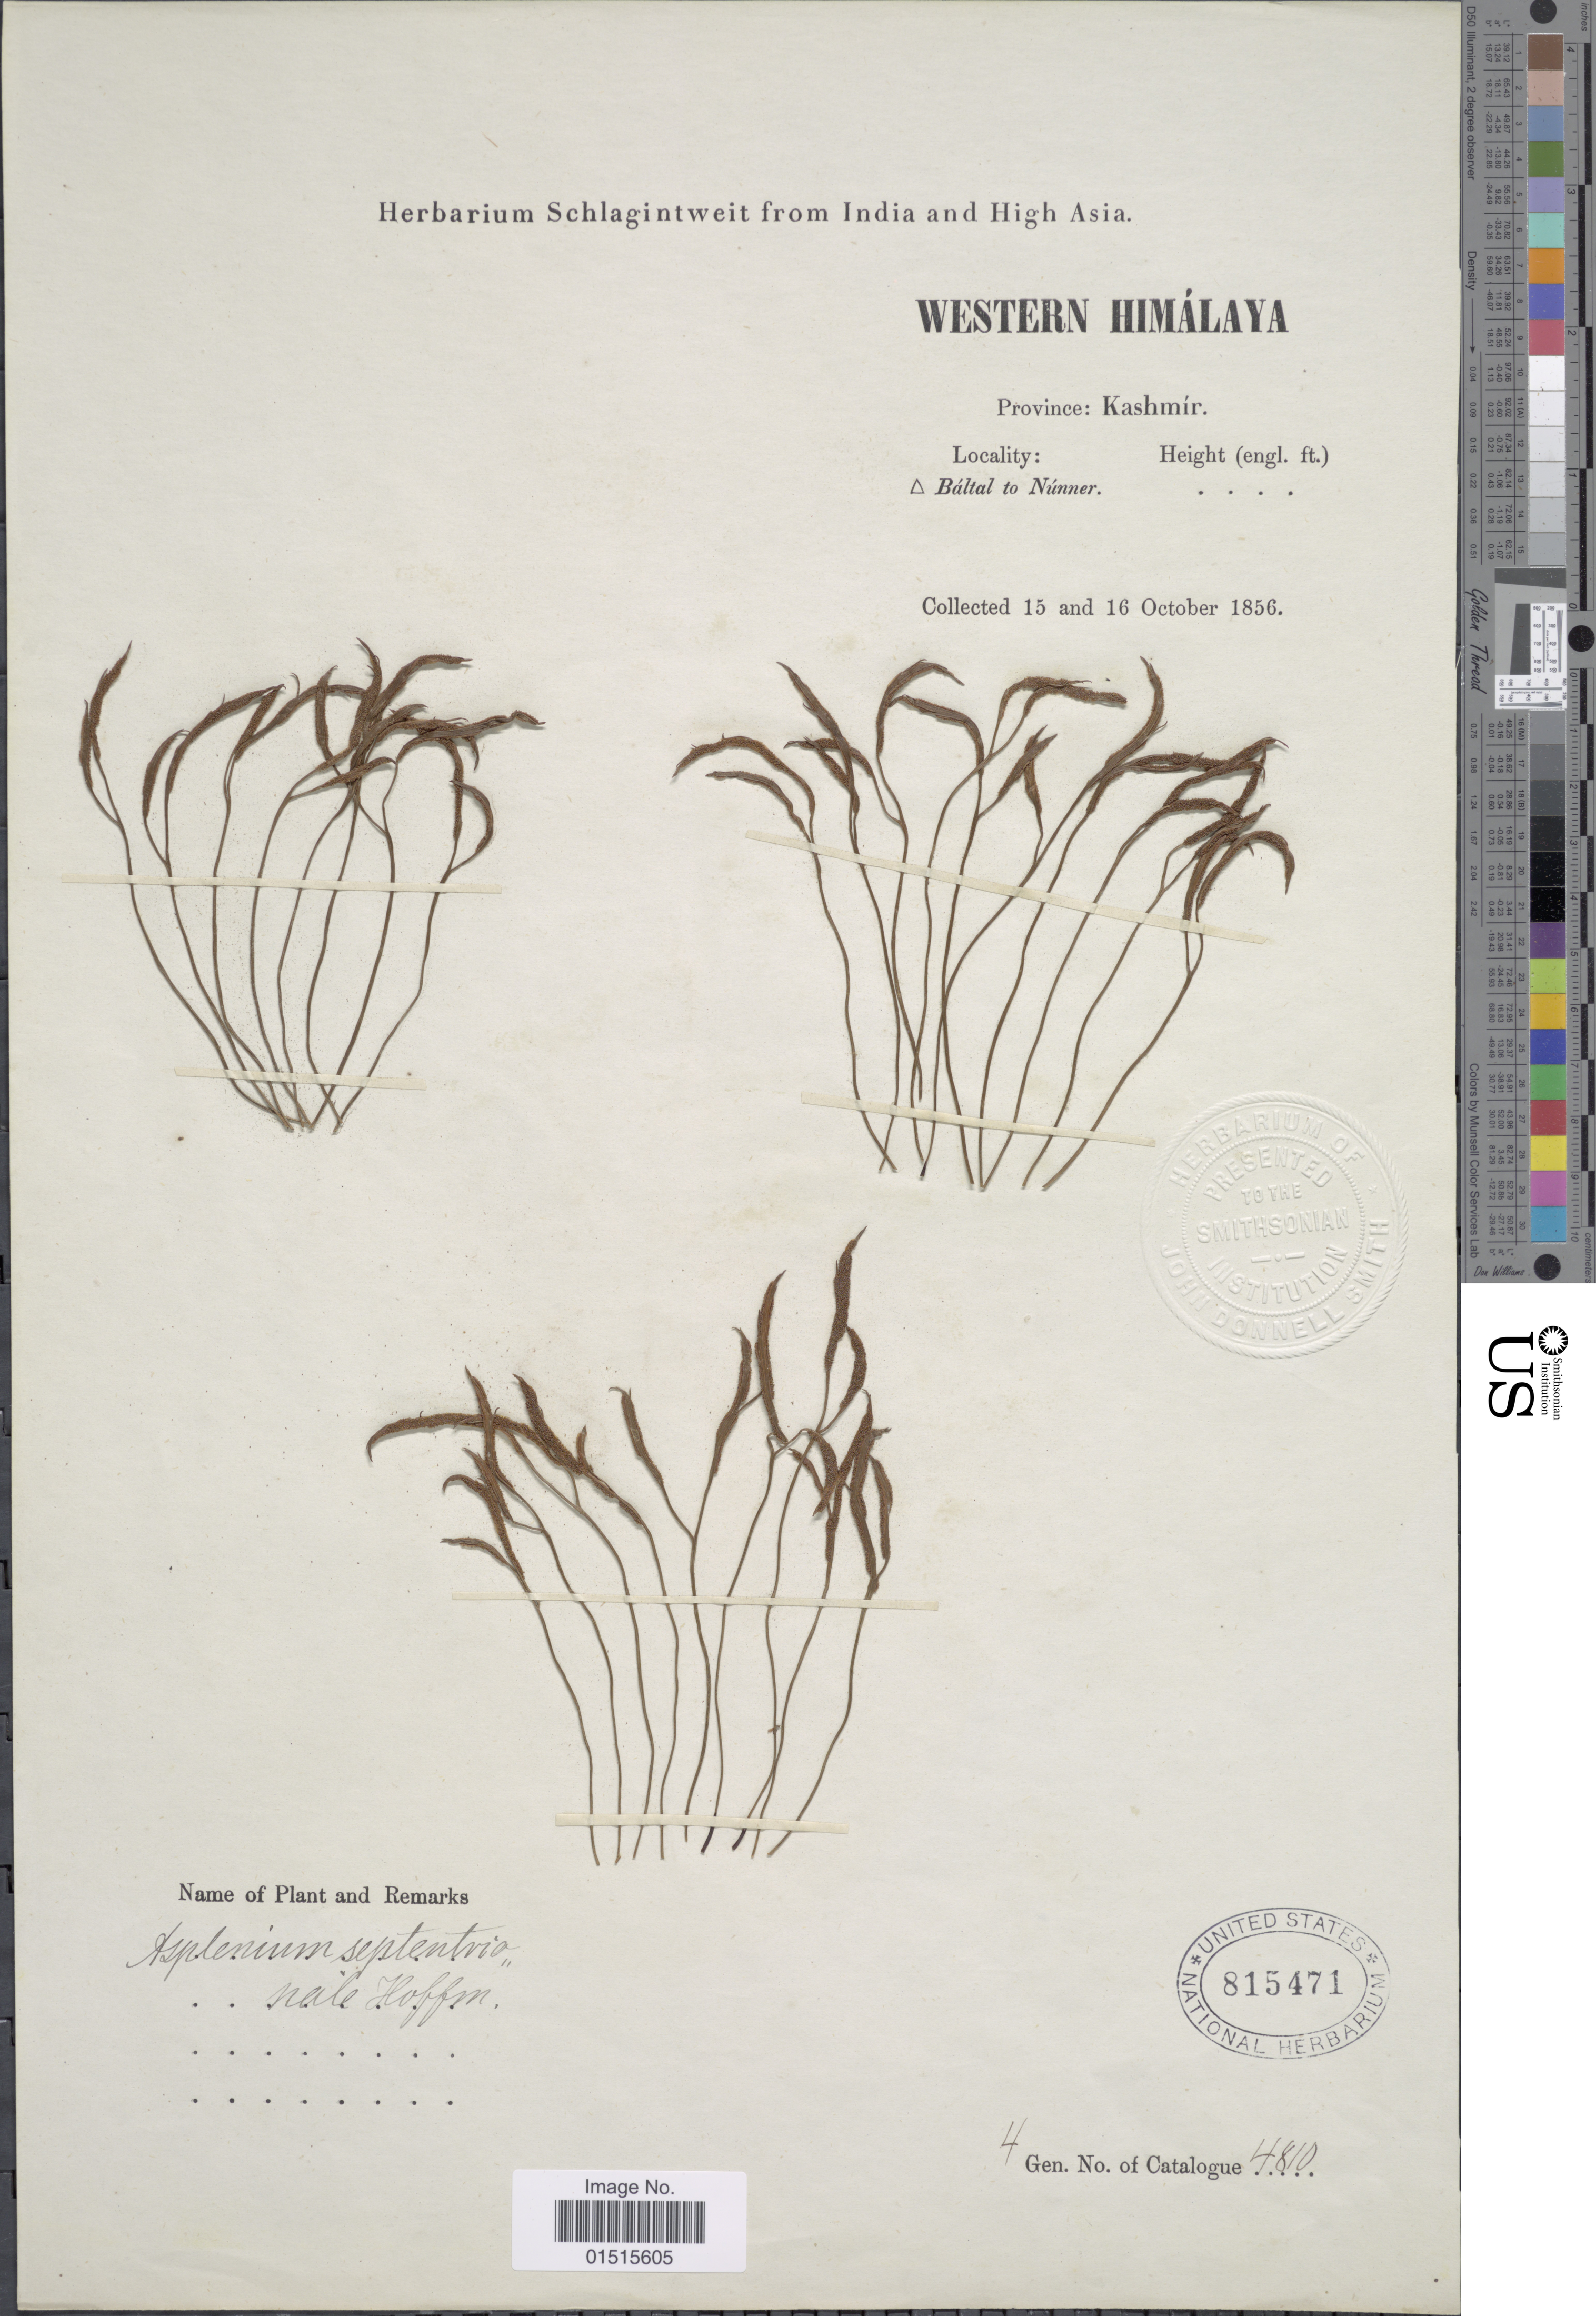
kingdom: Plantae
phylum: Tracheophyta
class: Polypodiopsida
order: Polypodiales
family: Aspleniaceae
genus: Asplenium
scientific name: Asplenium septentrionale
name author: (L.) Hoffm.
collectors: ex herb. Schlagintweit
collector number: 4810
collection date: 1856-10-15/1856-10-16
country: India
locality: Western Himalaya, Province Kashmir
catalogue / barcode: US 815471